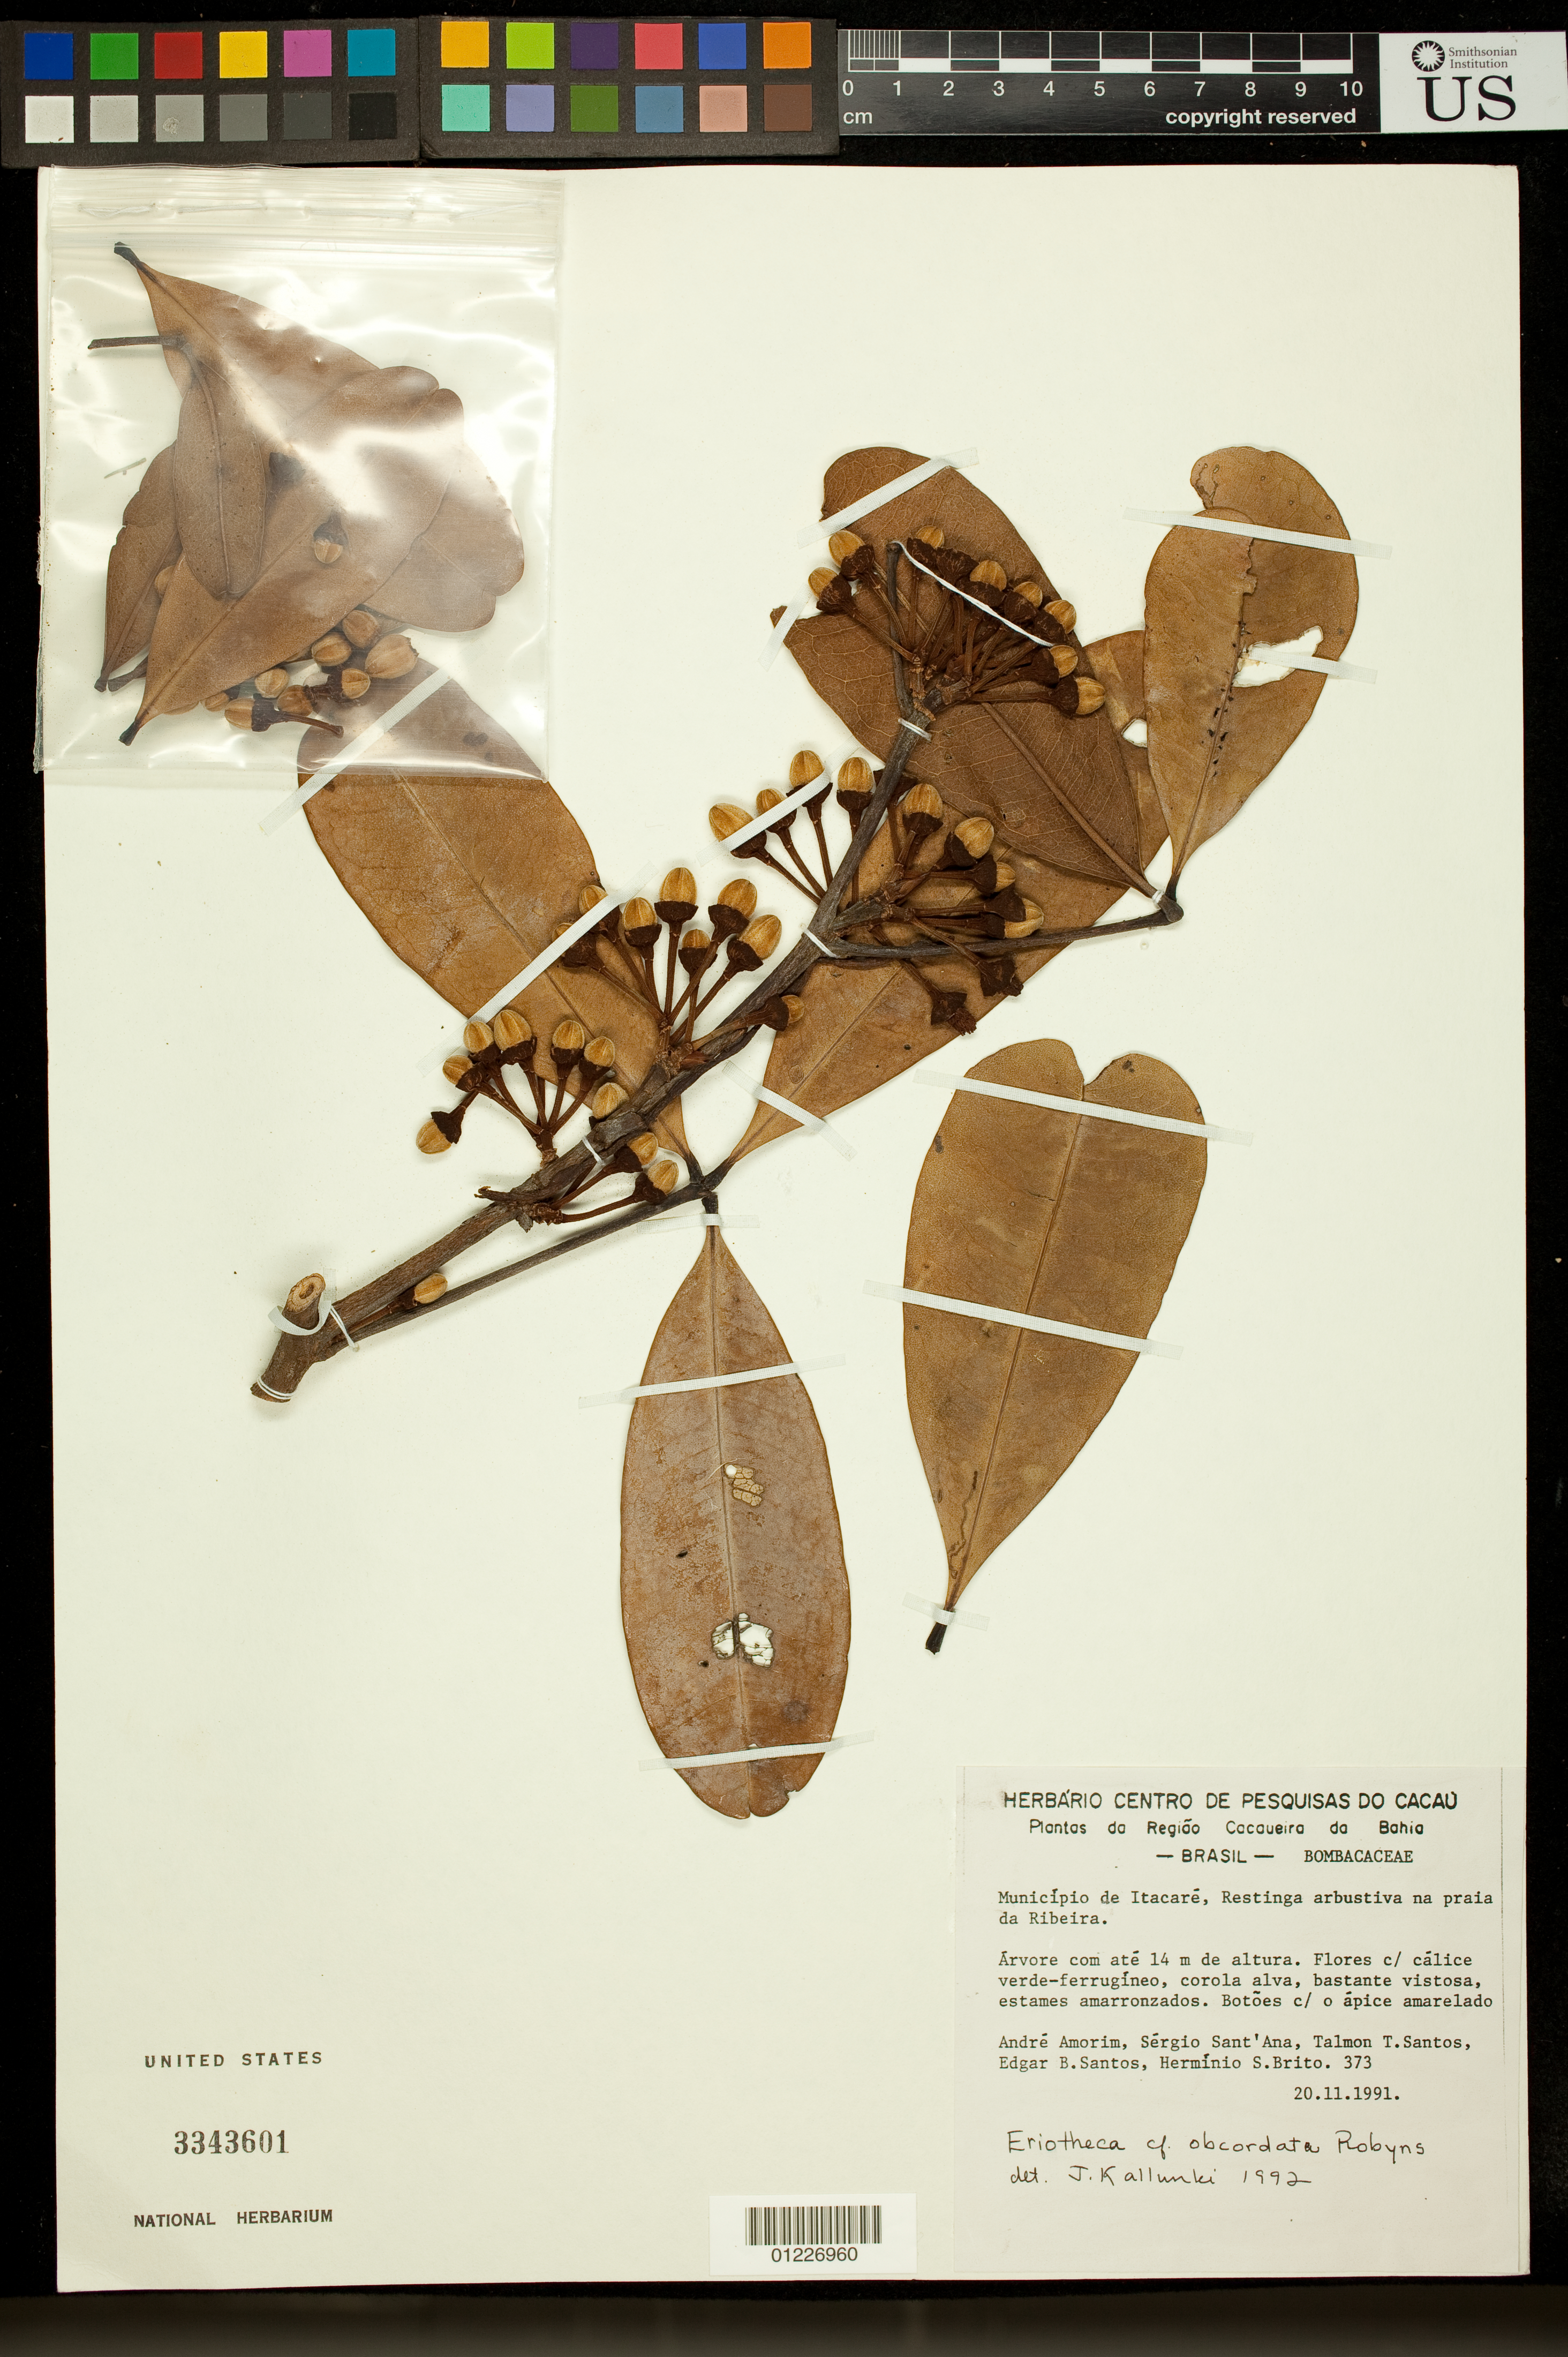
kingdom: Plantae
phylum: Tracheophyta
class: Magnoliopsida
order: Malvales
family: Malvaceae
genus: Pachira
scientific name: Pachira bahiensis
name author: (M.C. Duarte & G.L. Esteves) V.N. Yoshik. & M.C. Duarte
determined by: Dorr, Laurence J., Curator (BOT), Smithsonian Institution - National Museum of Natural History (UNITED STATES)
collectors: A. M. Amorim, S. C. Sant'Ana, T. S. Santos & E. B. Santos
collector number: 373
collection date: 1991-11-20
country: Brazil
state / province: Bahia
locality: Municipio de Itacare. Restinga arbustiva na praia da Ribeira.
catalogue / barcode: US 3343601